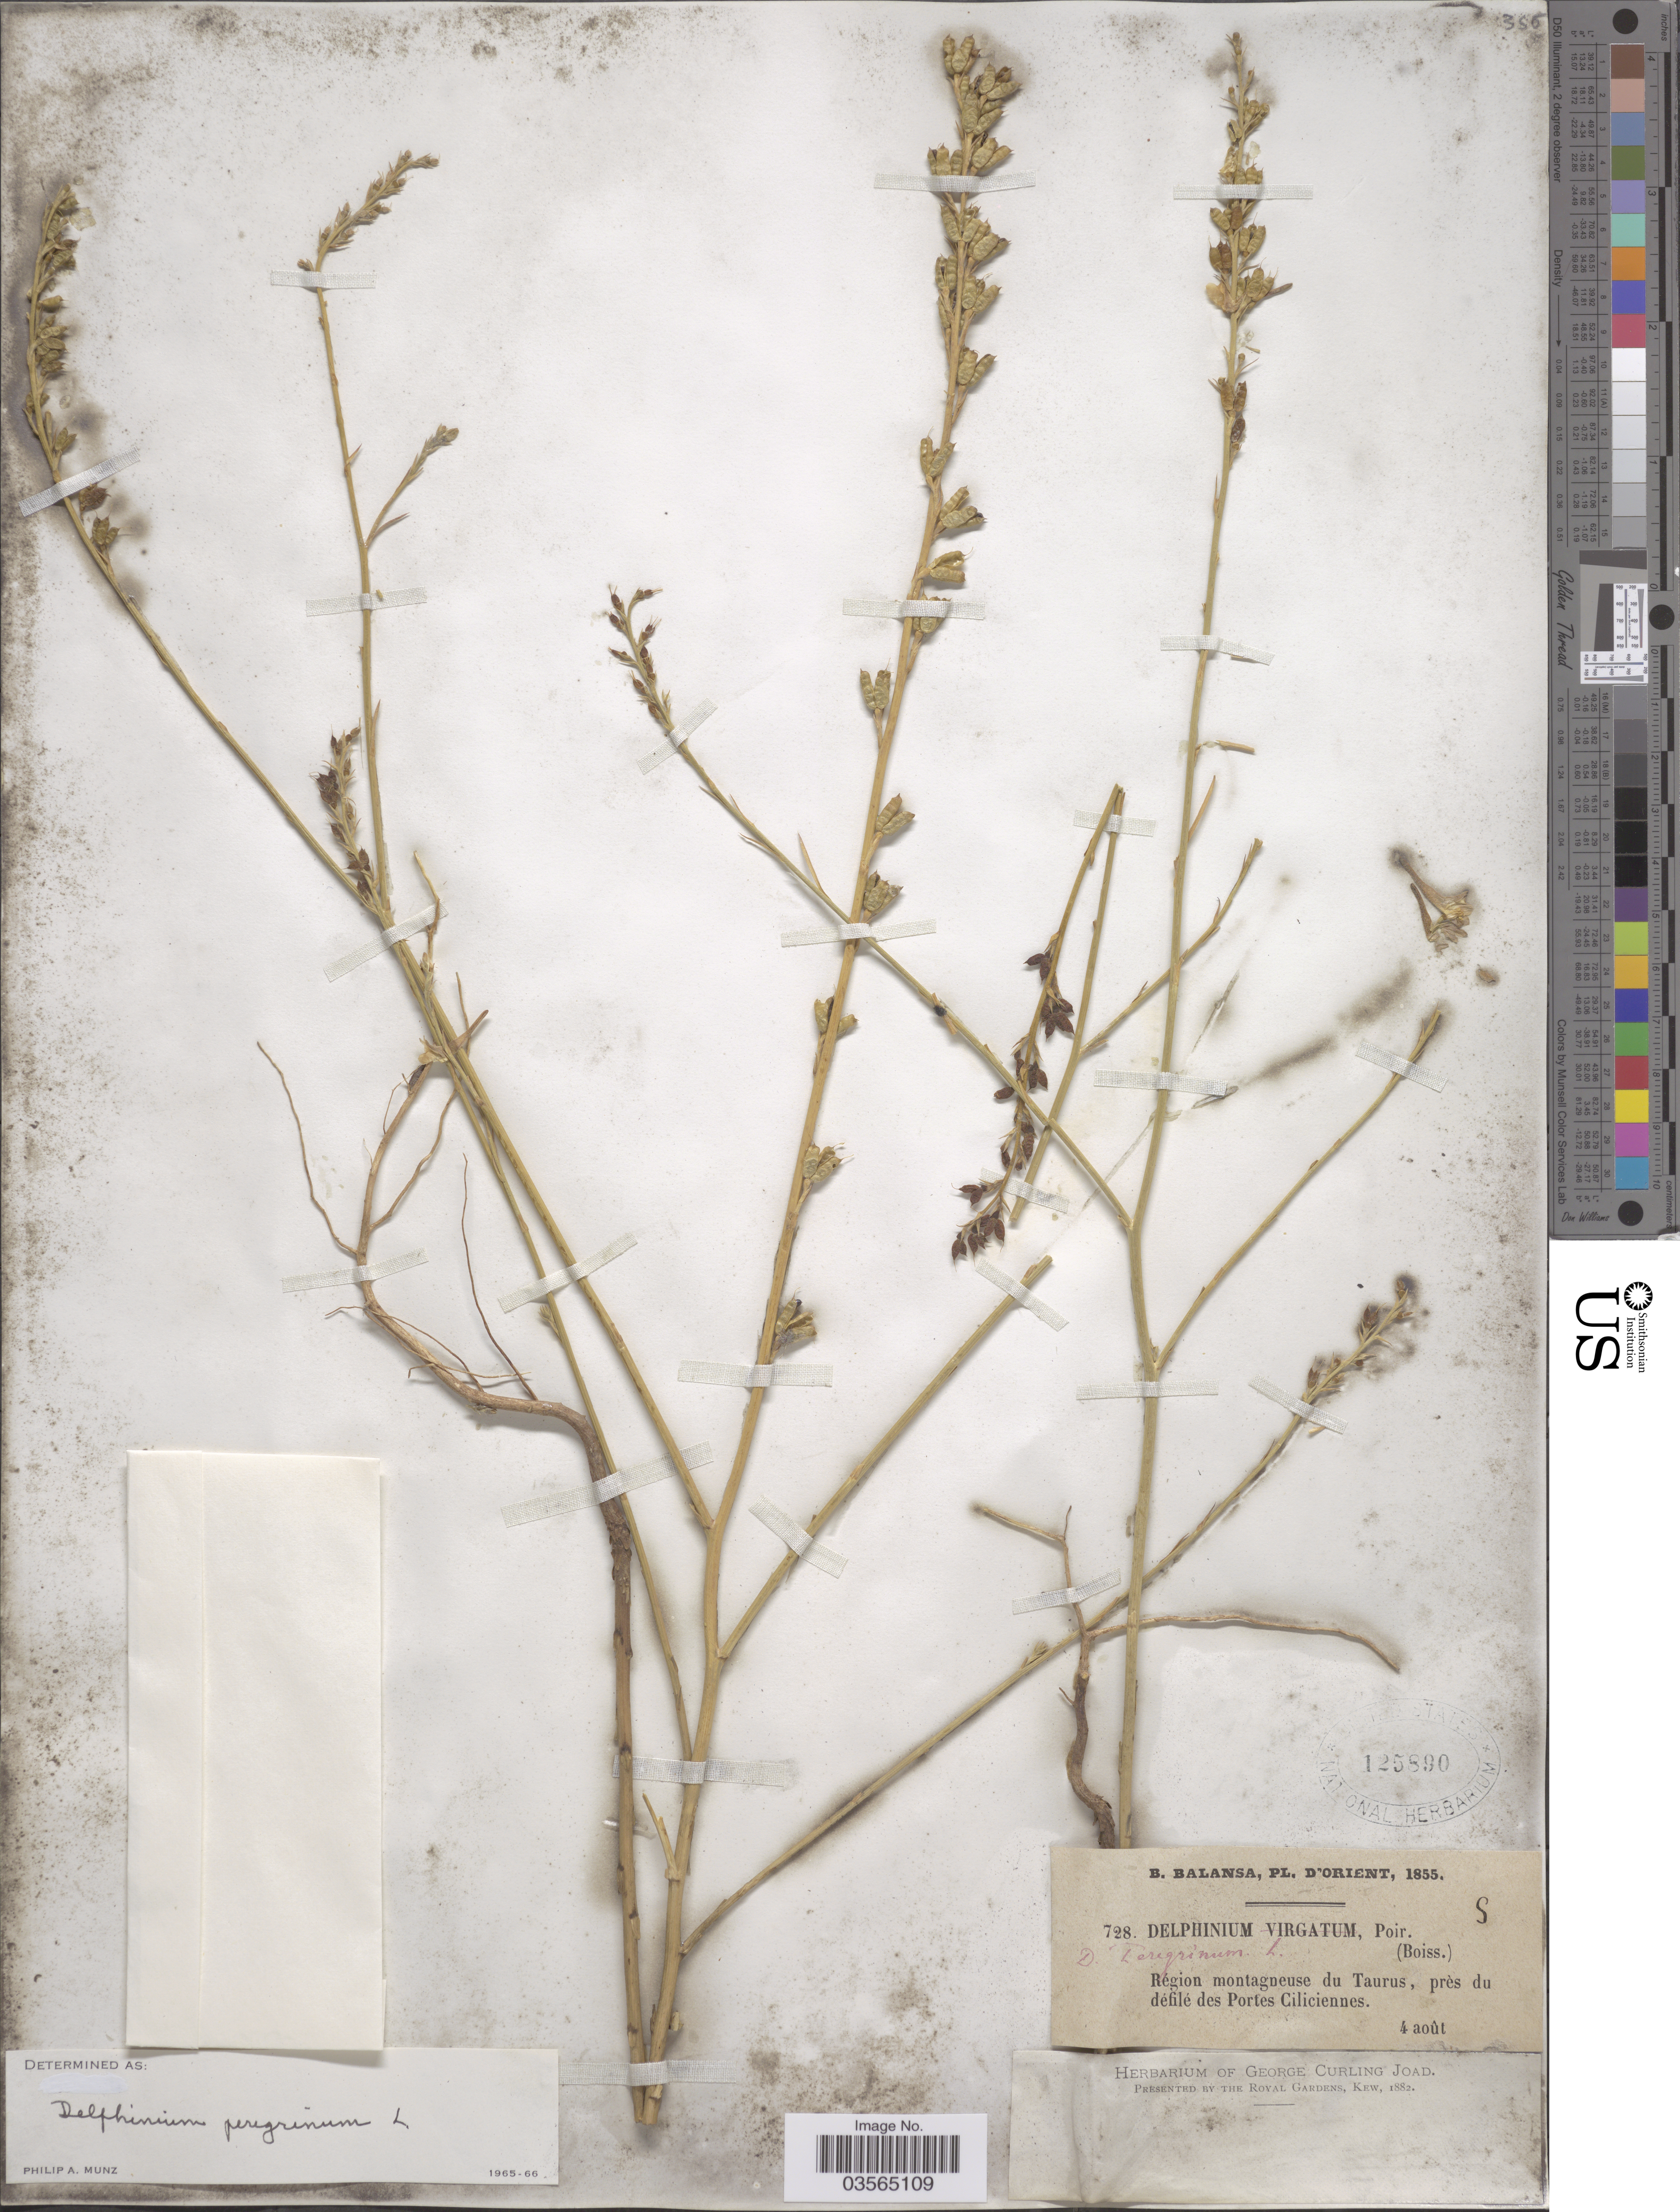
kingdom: Plantae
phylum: Tracheophyta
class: Magnoliopsida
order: Ranunculales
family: Ranunculaceae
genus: Delphinium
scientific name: Delphinium peregrinum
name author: L.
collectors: B. Balansa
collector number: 728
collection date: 1855-08-04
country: Turkey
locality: Orient. Région montagneuse du Taurus, près du défilé des Portes Ciliciennes.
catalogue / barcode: US 125890